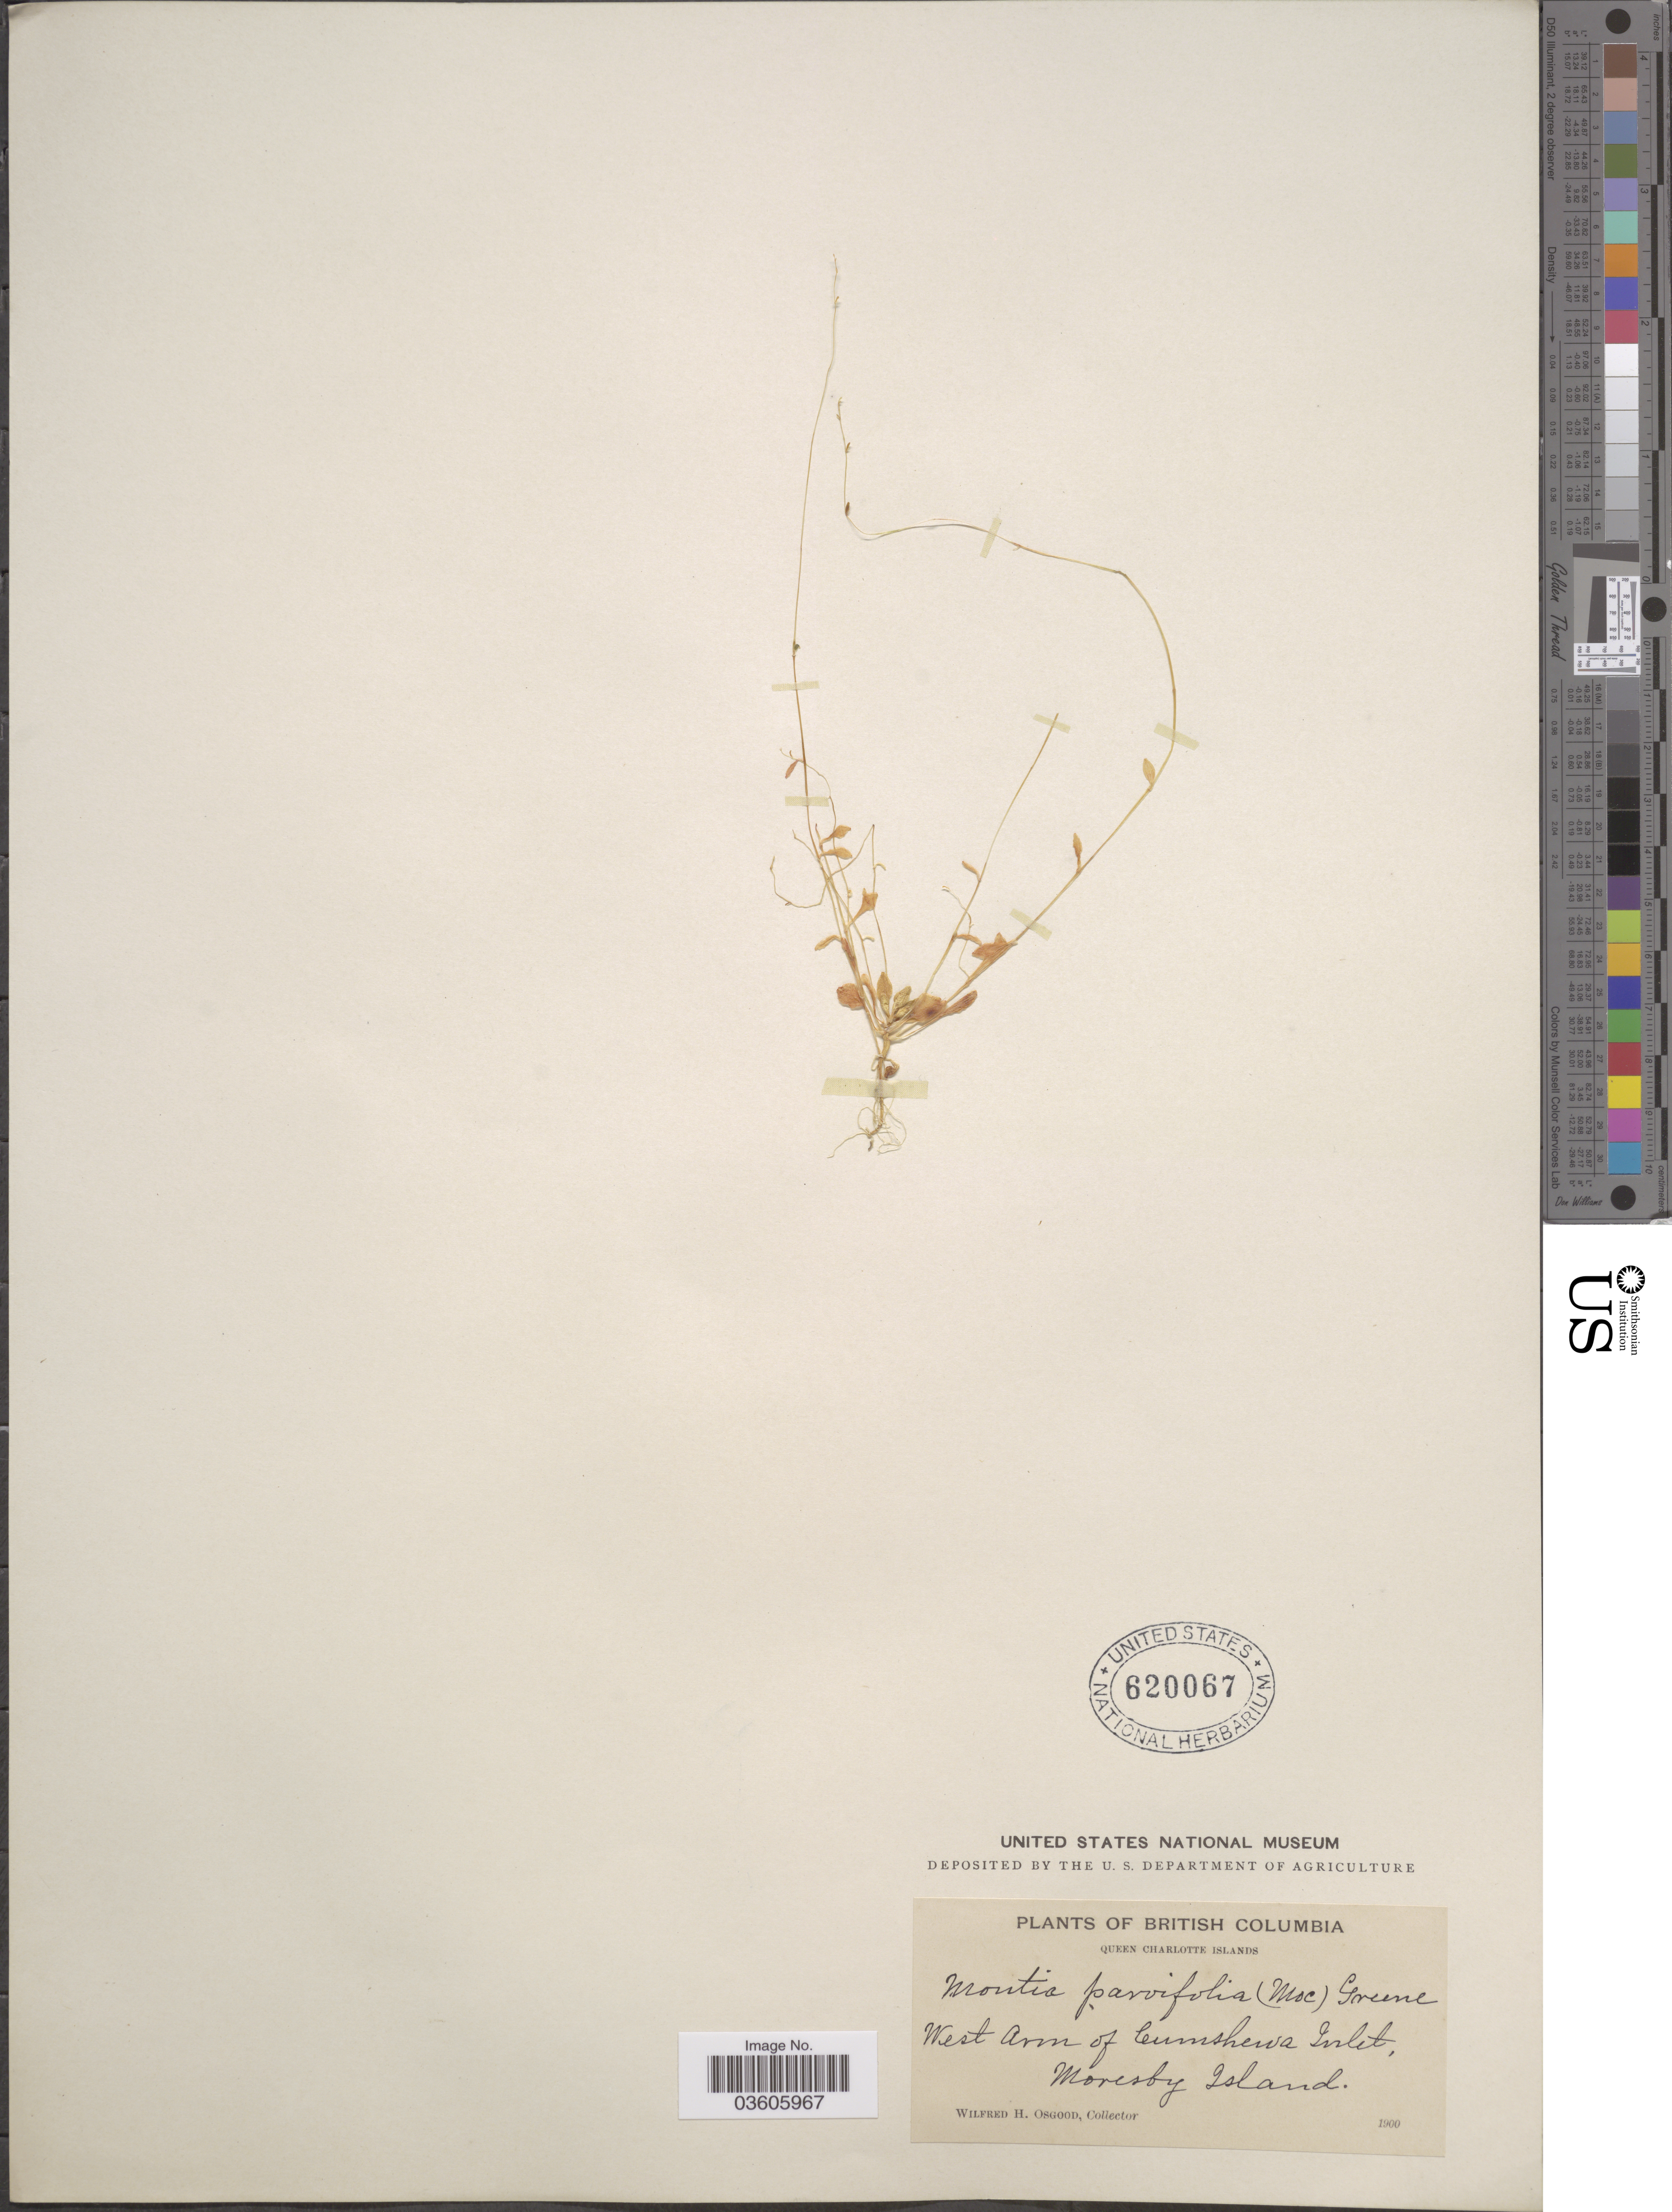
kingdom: Plantae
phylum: Tracheophyta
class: Magnoliopsida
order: Caryophyllales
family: Montiaceae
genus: Montia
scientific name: Montia parvifolia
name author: (Moc. ex DC.) Greene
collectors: W. Osgood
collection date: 1900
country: Canada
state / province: British Columbia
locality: Queen Charlotte Islands. West Arm of Cumshewa Inlet, Moresby Island.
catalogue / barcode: US 620067